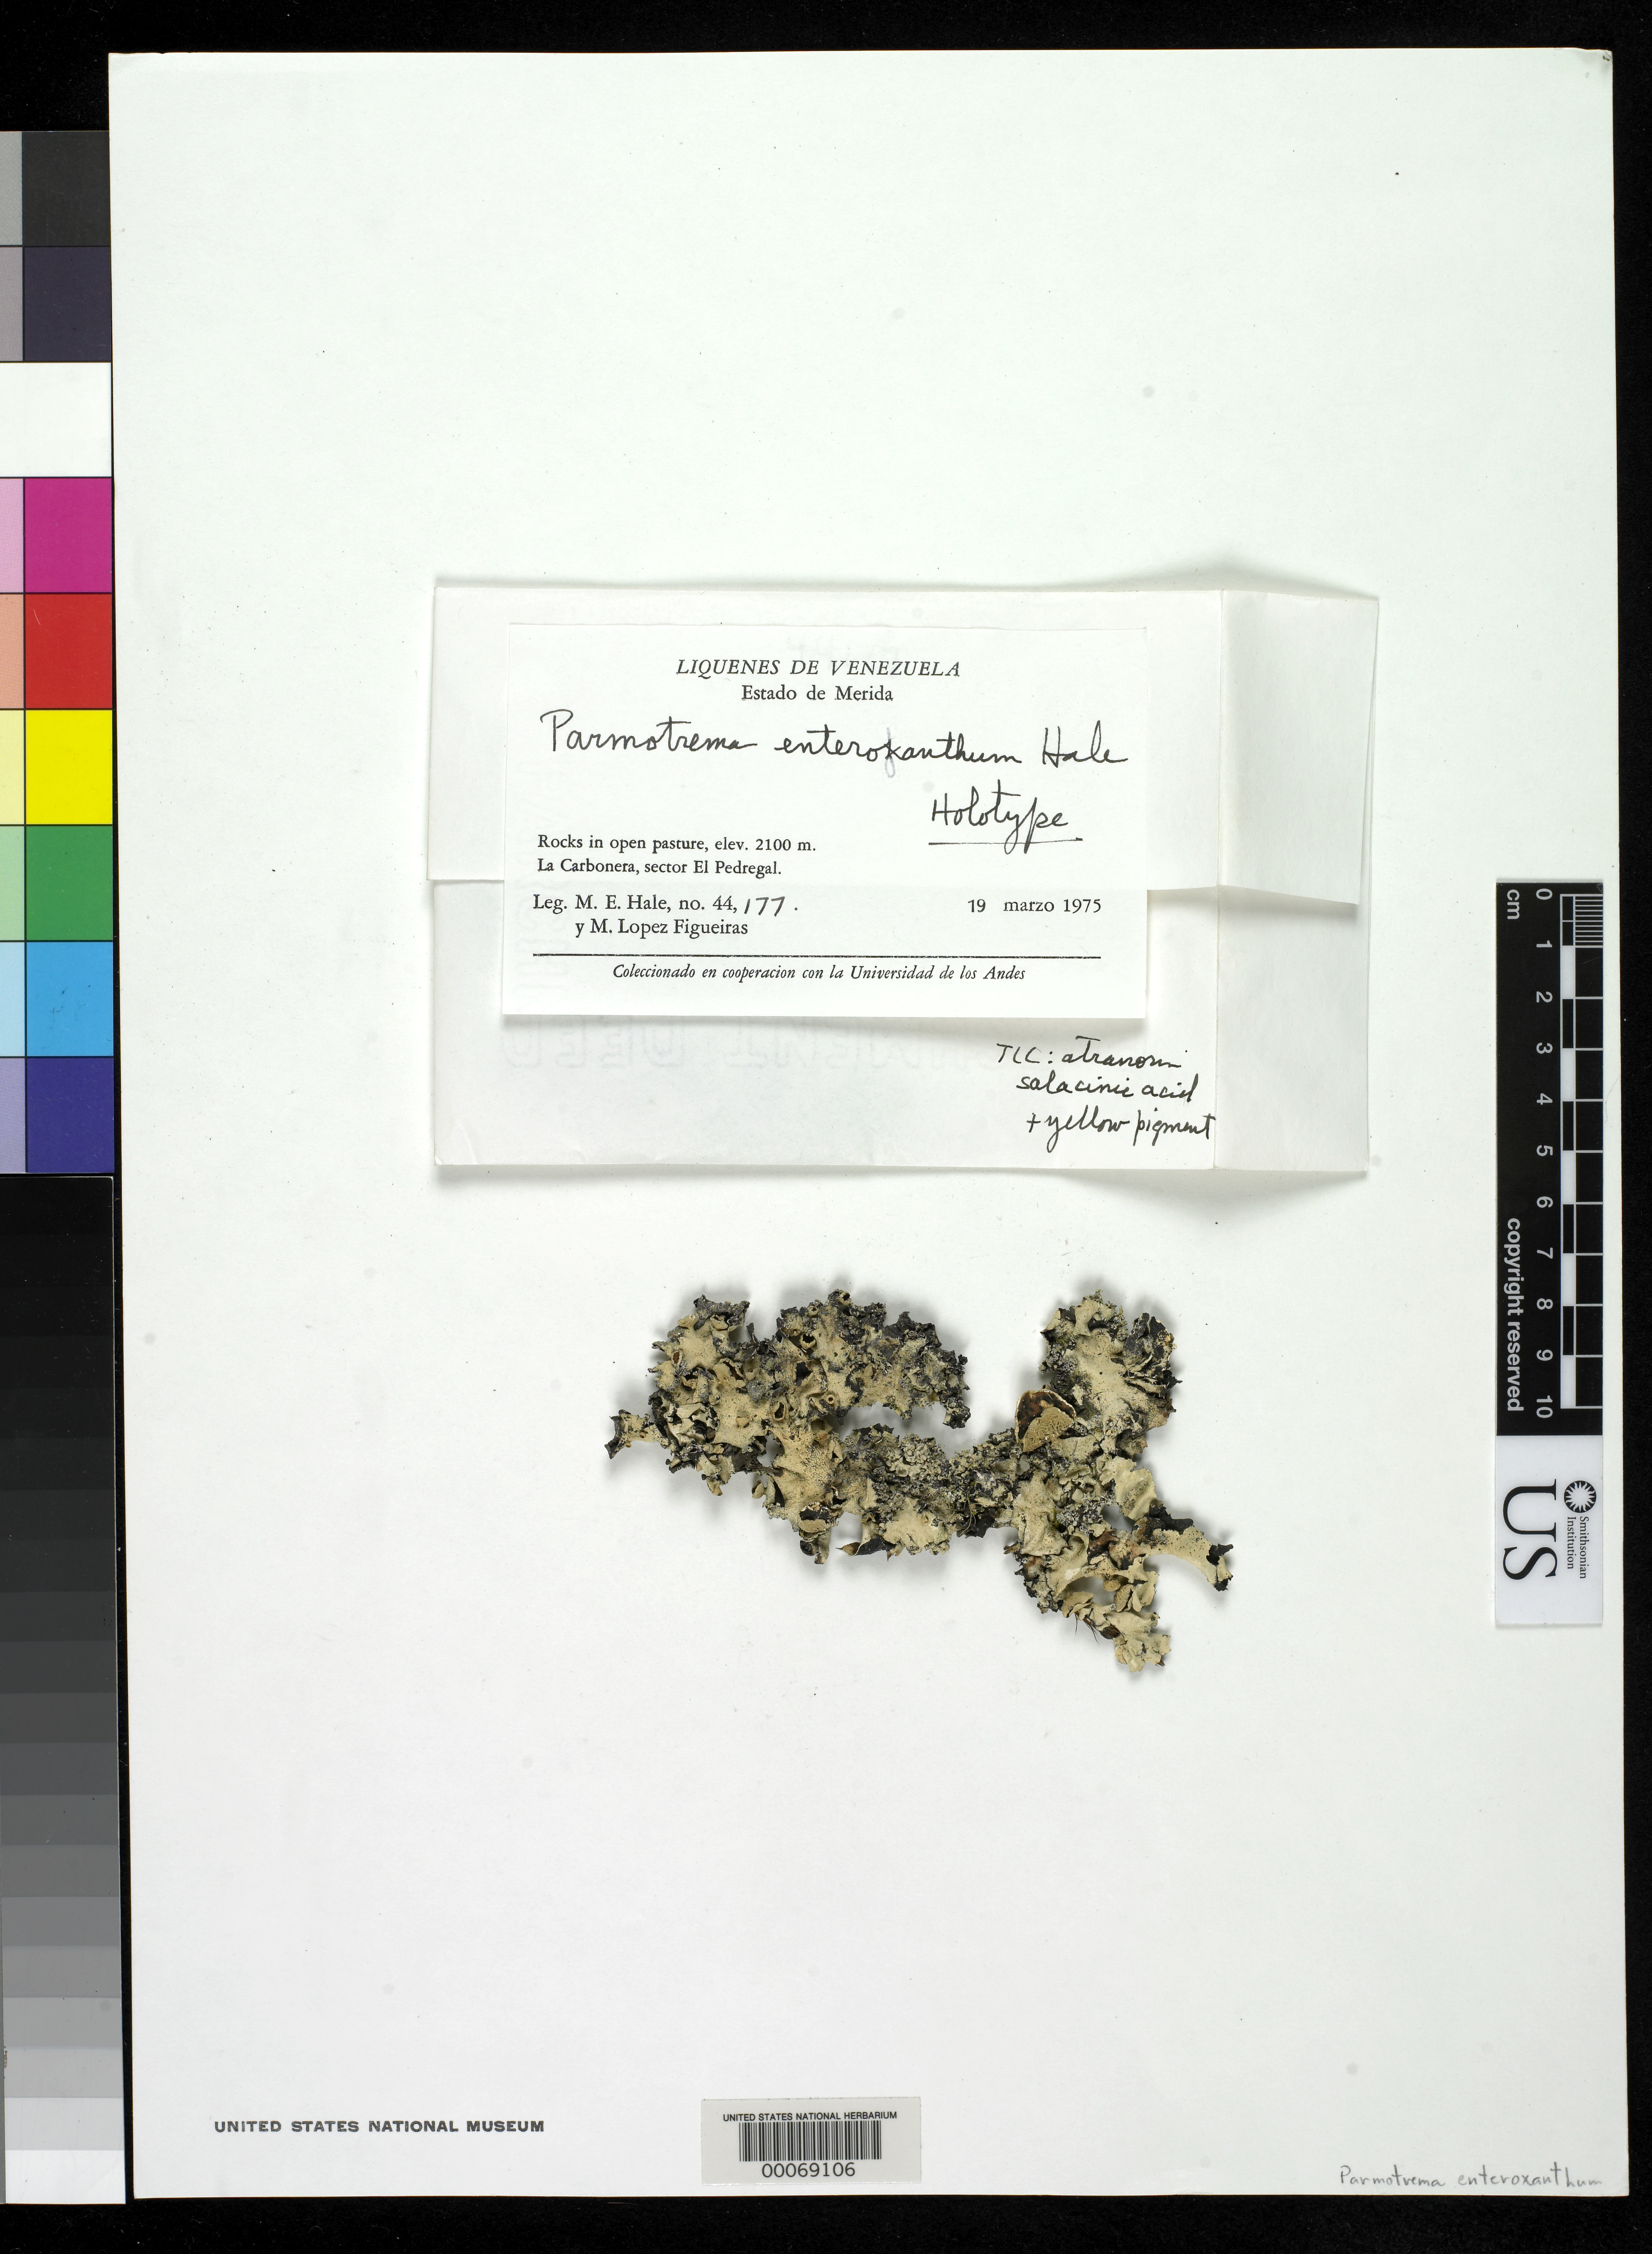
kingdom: Fungi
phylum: Ascomycota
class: Lecanoromycetes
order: Lecanorales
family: Parmeliaceae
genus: Parmotrema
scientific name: Parmotrema enteroxanthum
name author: Hale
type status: Holotype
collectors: M. Hale & M. López Figueiras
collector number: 44177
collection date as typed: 19 Mar 1975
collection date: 1975-03-19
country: Venezuela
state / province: Mérida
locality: La Carbonera, Sector El Pedregal.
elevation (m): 2100